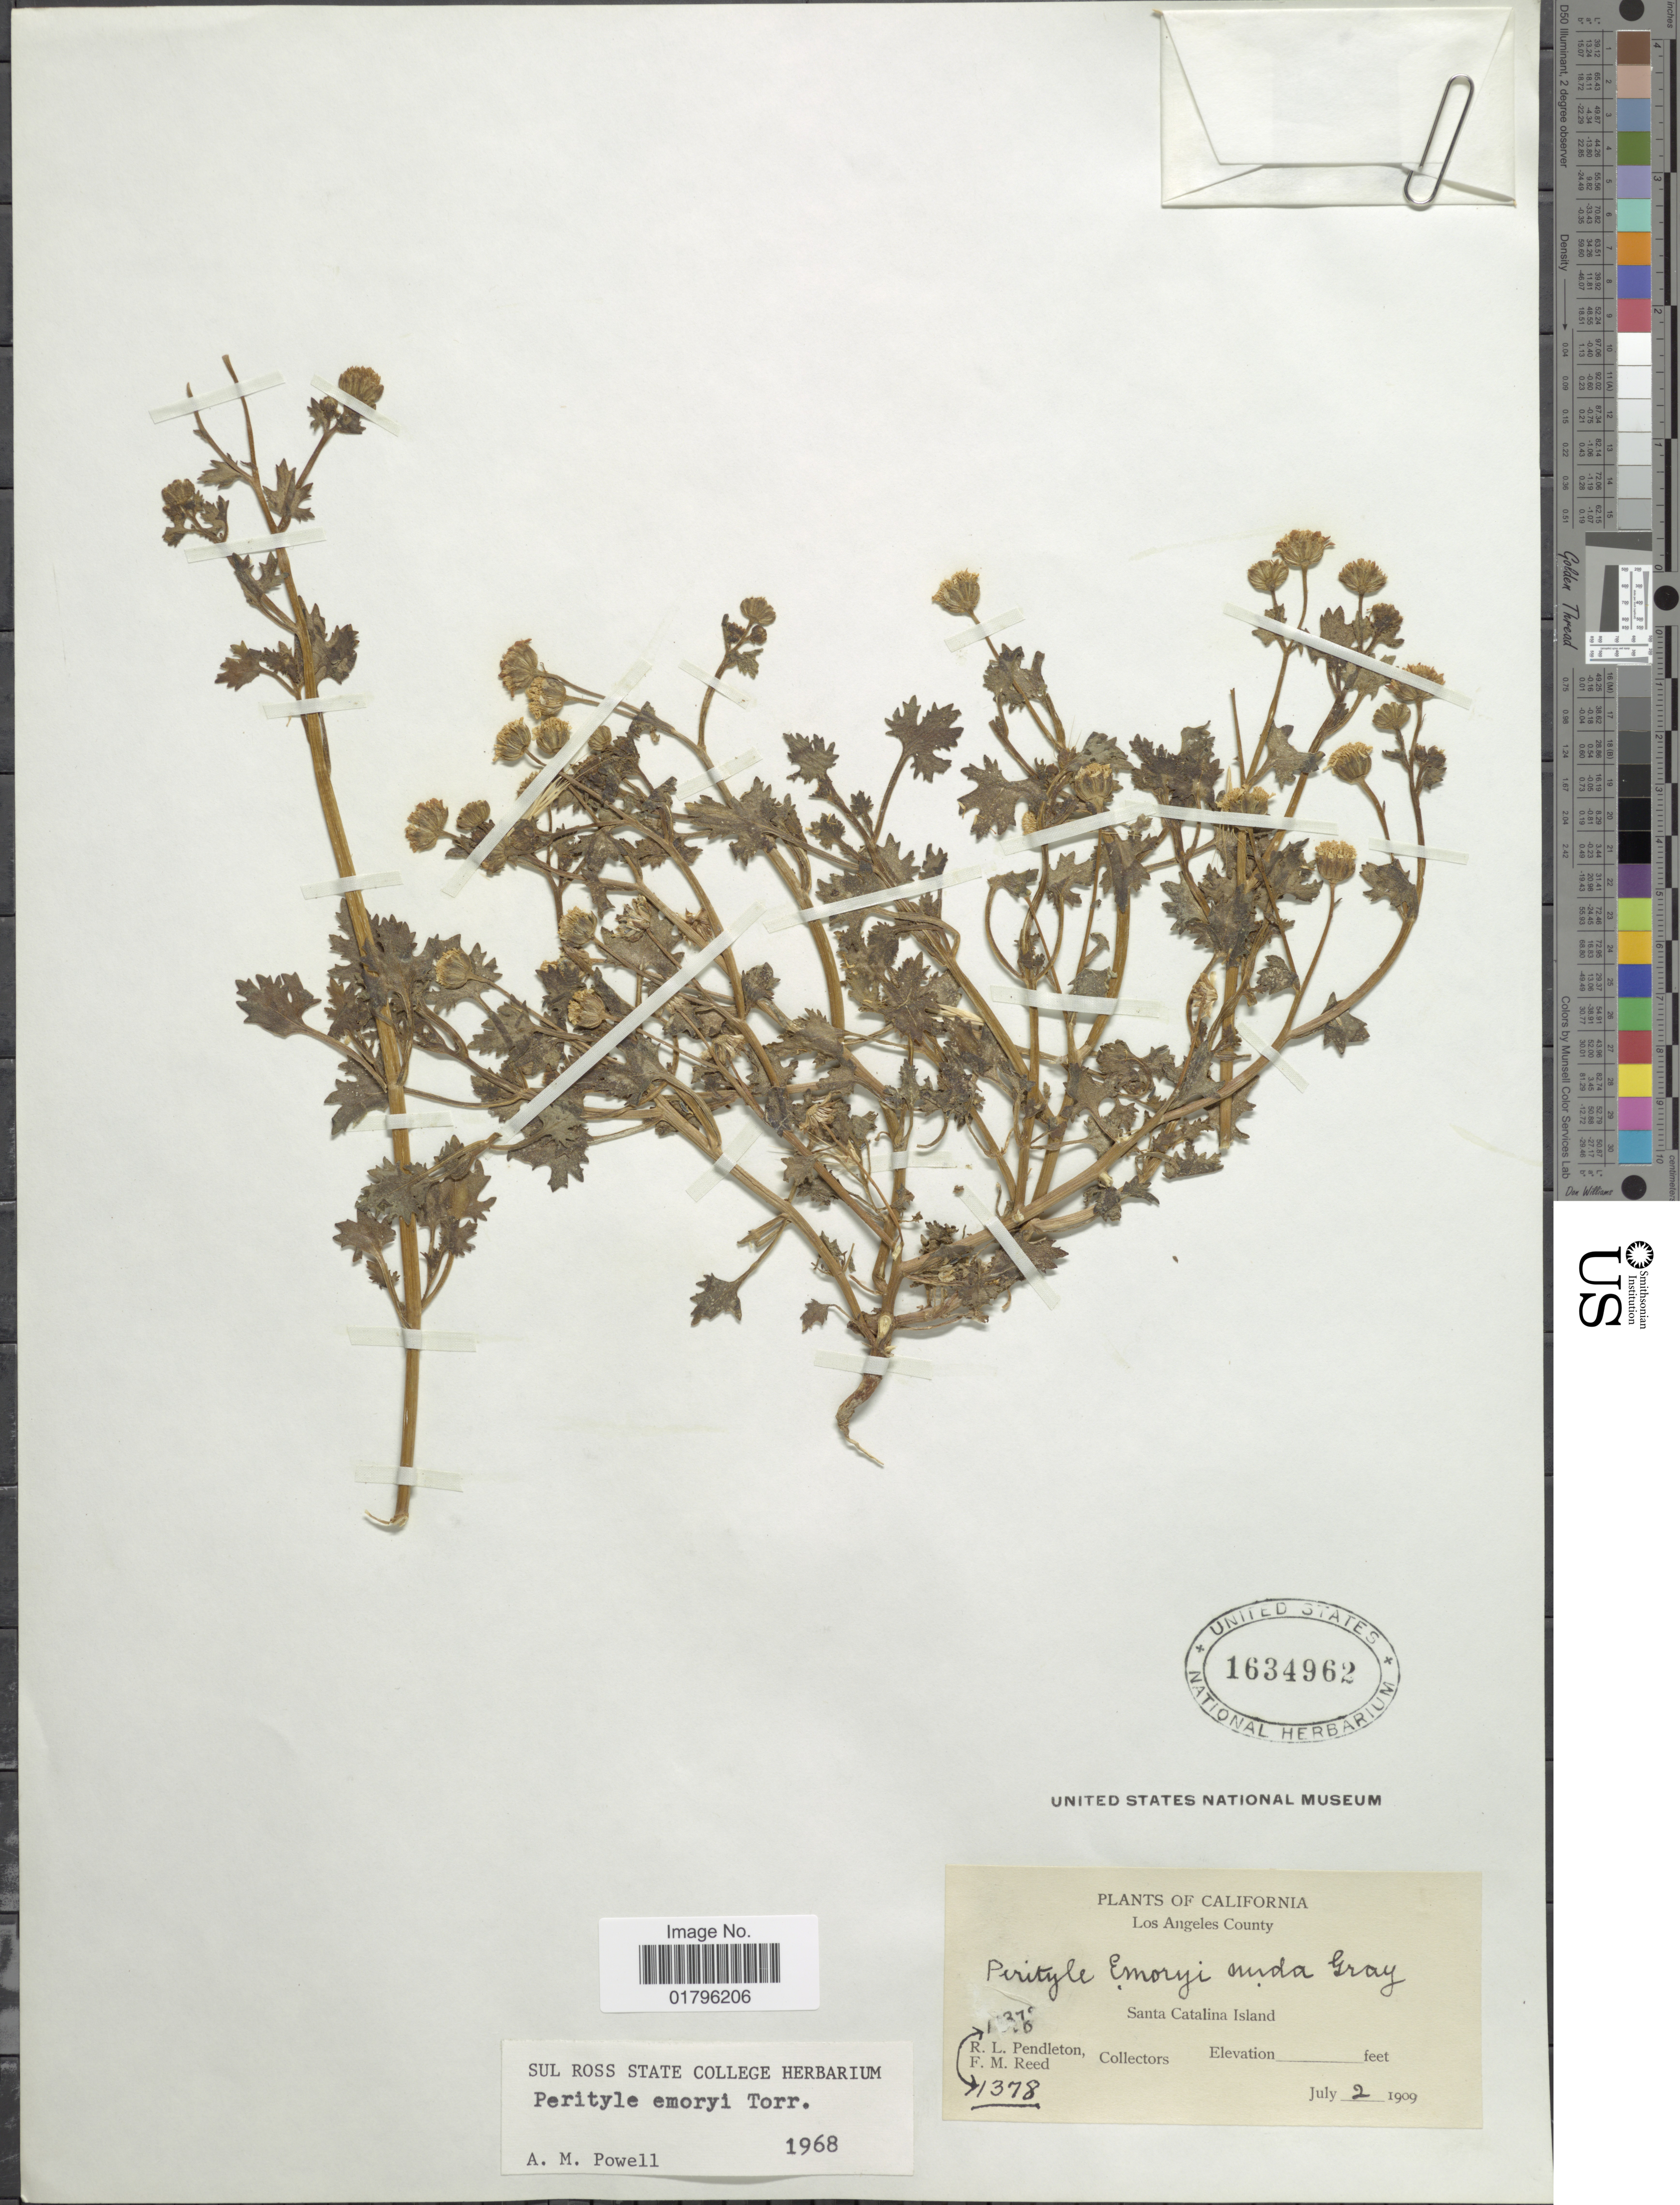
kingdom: Plantae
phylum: Tracheophyta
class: Magnoliopsida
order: Asterales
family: Asteraceae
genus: Perityle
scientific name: Perityle emoryi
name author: Torr.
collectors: R. Pendleton & F. Reed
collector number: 1378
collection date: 1909-07-02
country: United States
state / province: California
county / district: Los Angeles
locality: Los Angeles County. Santa Catalina Island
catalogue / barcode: US 1634962